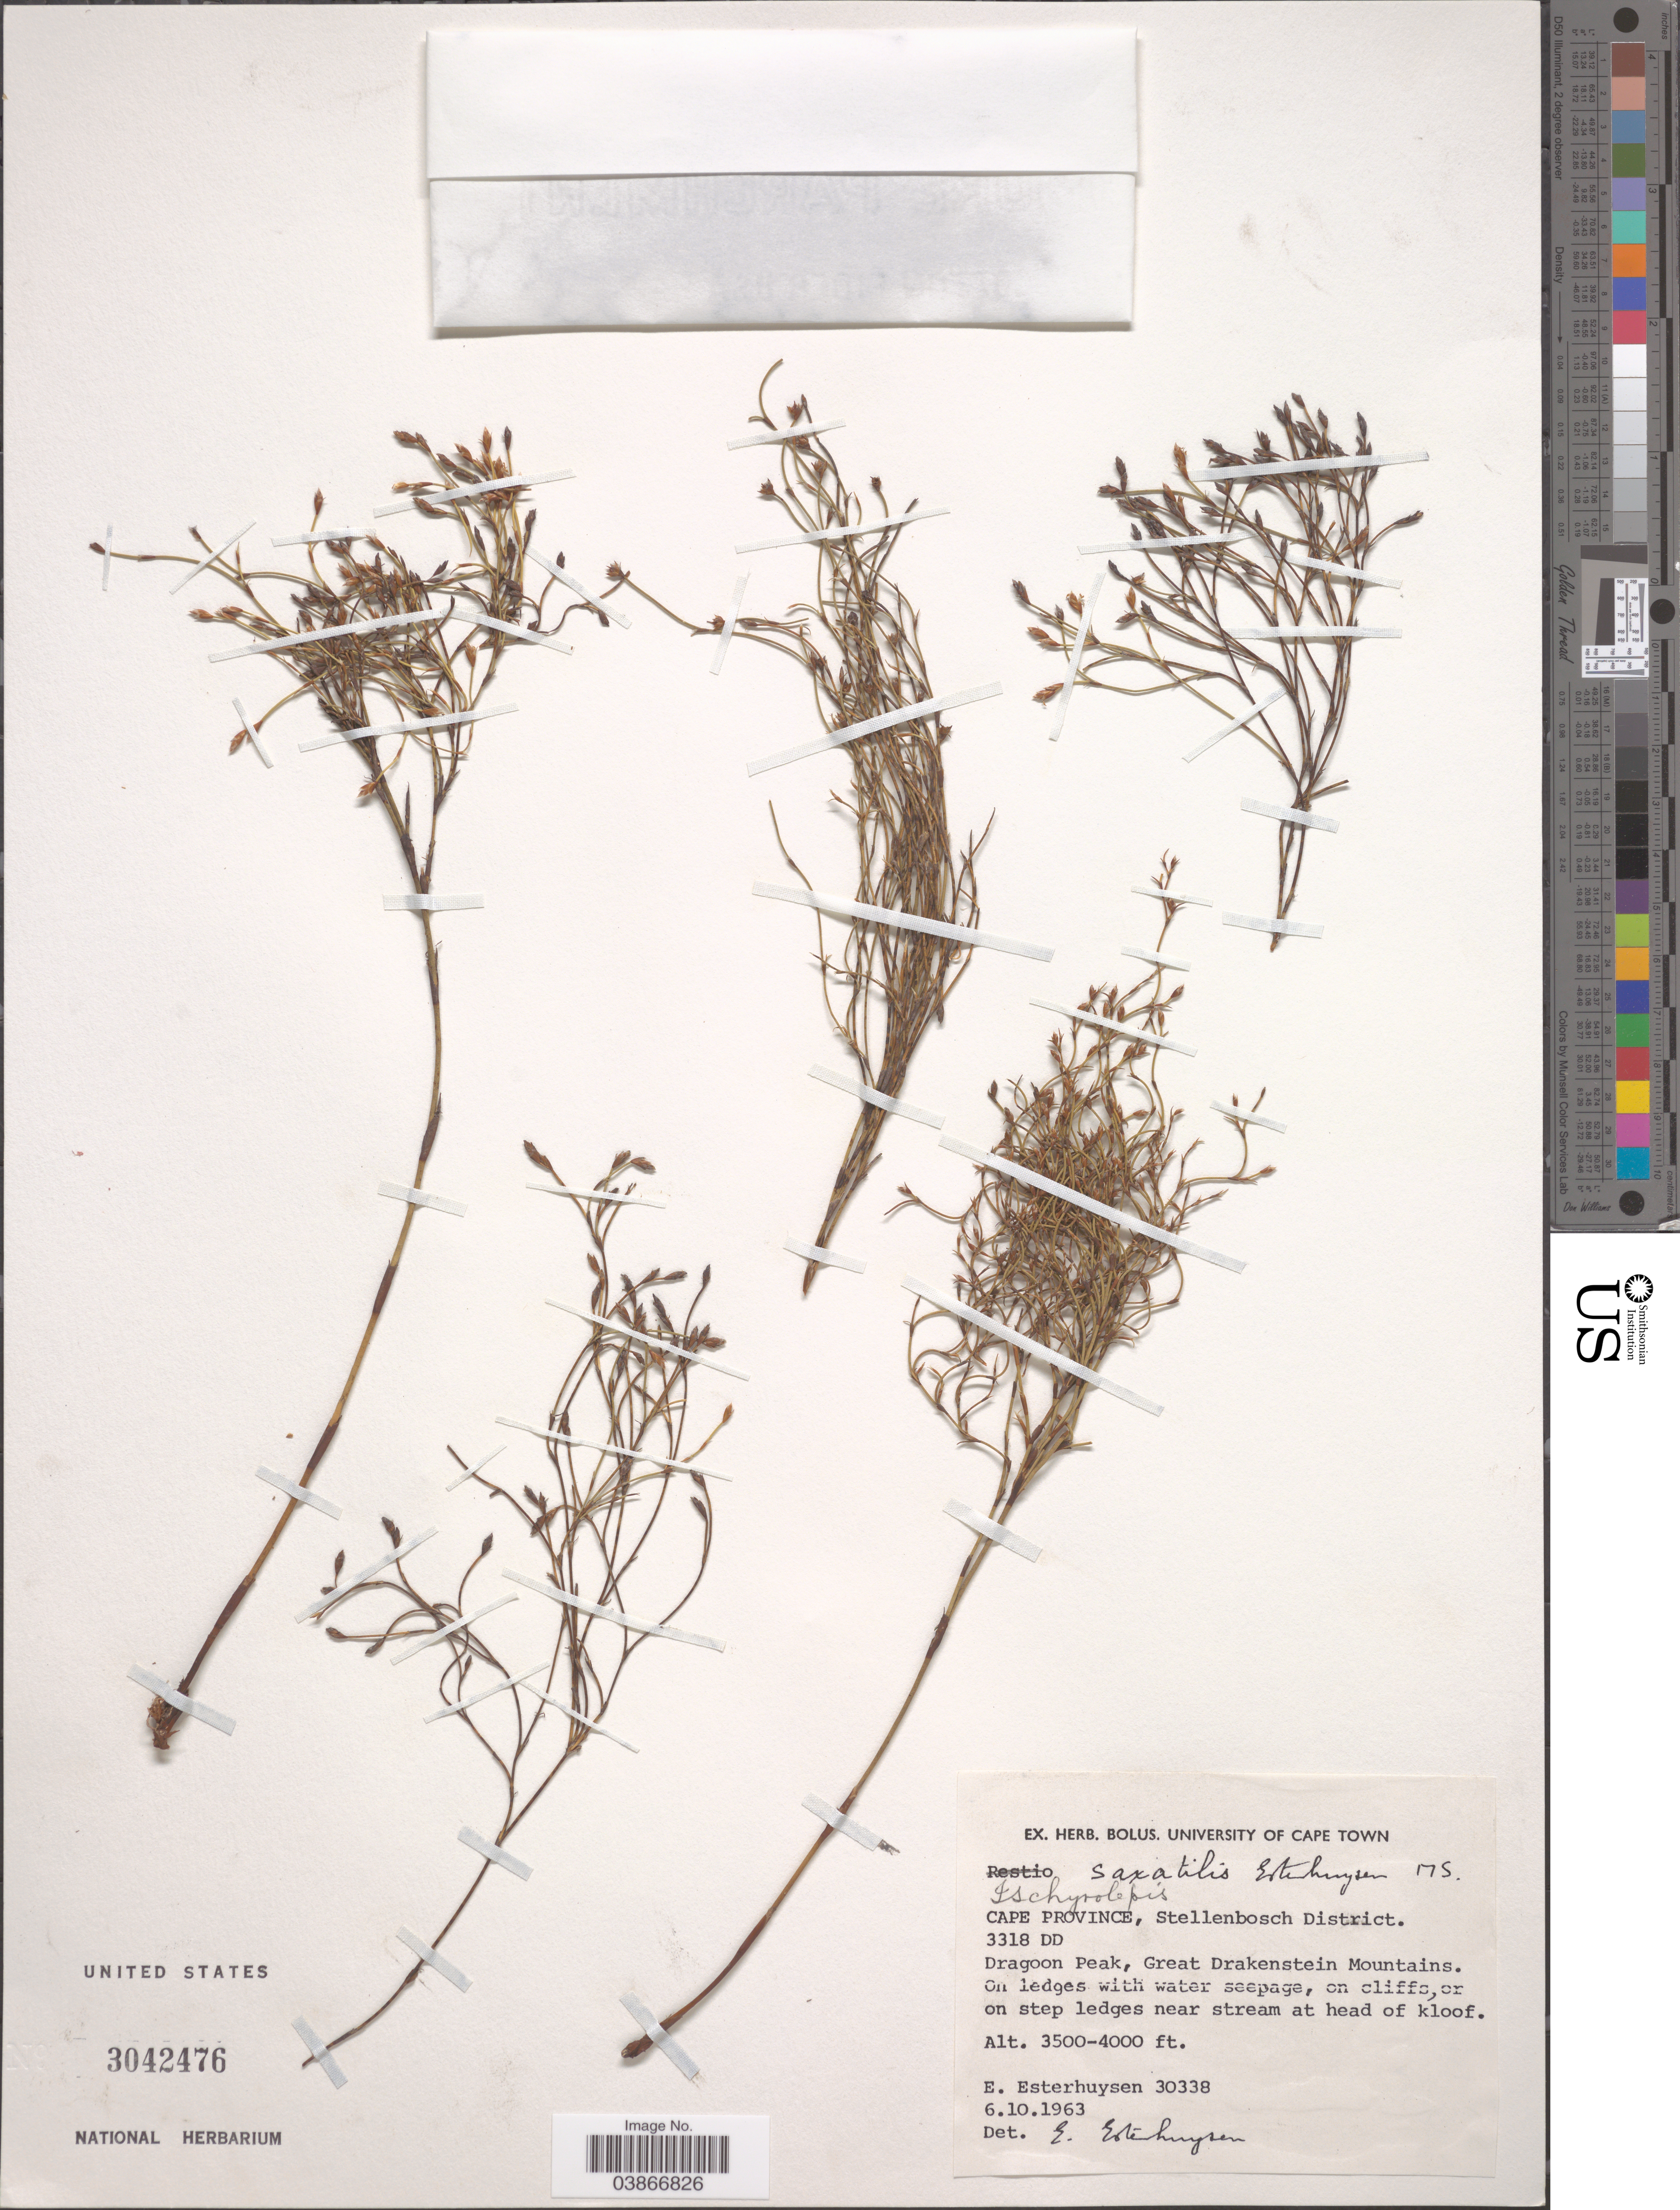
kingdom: Plantae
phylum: Tracheophyta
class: Liliopsida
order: Poales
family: Restionaceae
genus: Restio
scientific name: Restio saxatilis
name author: (Esterh.) H.P. Linder & C.R. Hardy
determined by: Strong, Mark T., (BOT), Smithsonian Institution - National Museum of Natural History (UNITED STATES)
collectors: E. E. Esterhuysen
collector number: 30338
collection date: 1963-10-06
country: South Africa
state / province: Western Cape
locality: Stellenbosch District. 3318 DD. Dragoon Peak, Great Drakenstein Mountains.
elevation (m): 1067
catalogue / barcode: US 3042476